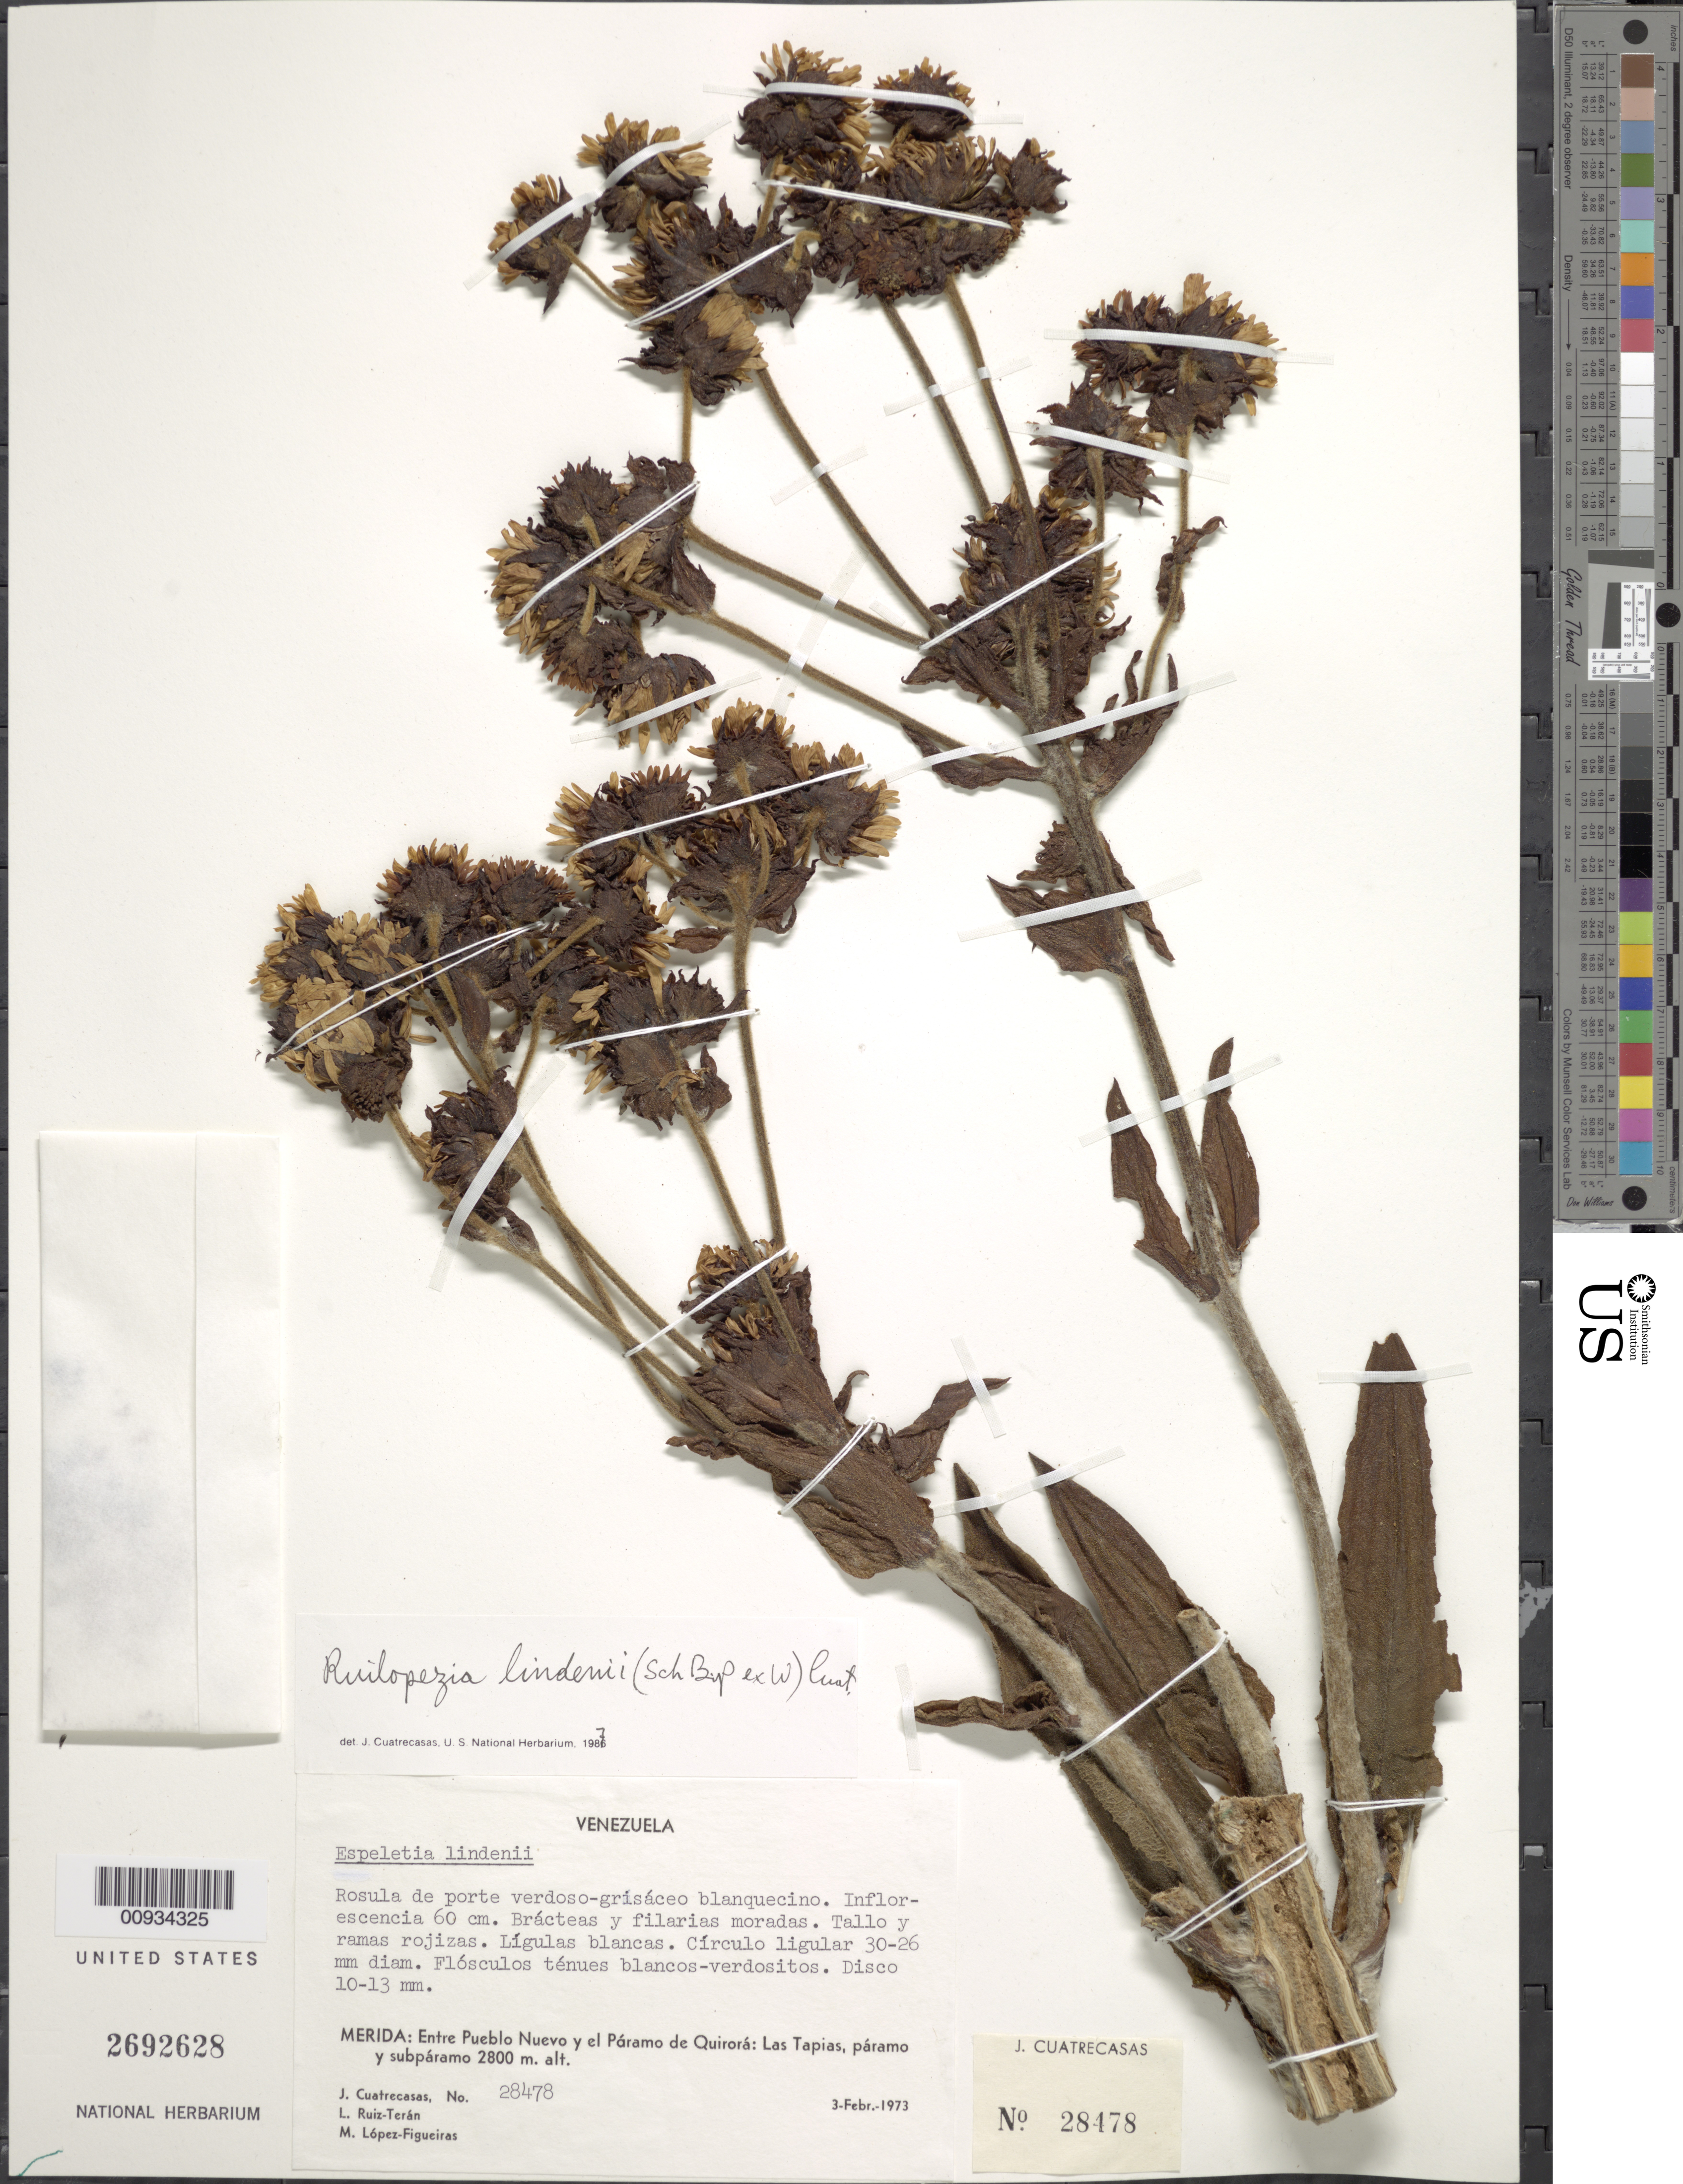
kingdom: Plantae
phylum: Tracheophyta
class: Magnoliopsida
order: Asterales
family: Asteraceae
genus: Ruilopezia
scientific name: Ruilopezia lindenii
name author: (Sch. Bip. ex Wedd.) Cuatrec.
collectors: J. Cuatrecasas, L. E. Ruíz-Terán & M. López Figueiras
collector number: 28478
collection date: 1973-02-03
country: Venezuela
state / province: Mérida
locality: Entre Pueblo Nuevo y el Paramo de Quirora, Las Tapias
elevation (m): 2800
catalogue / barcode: US 2692628